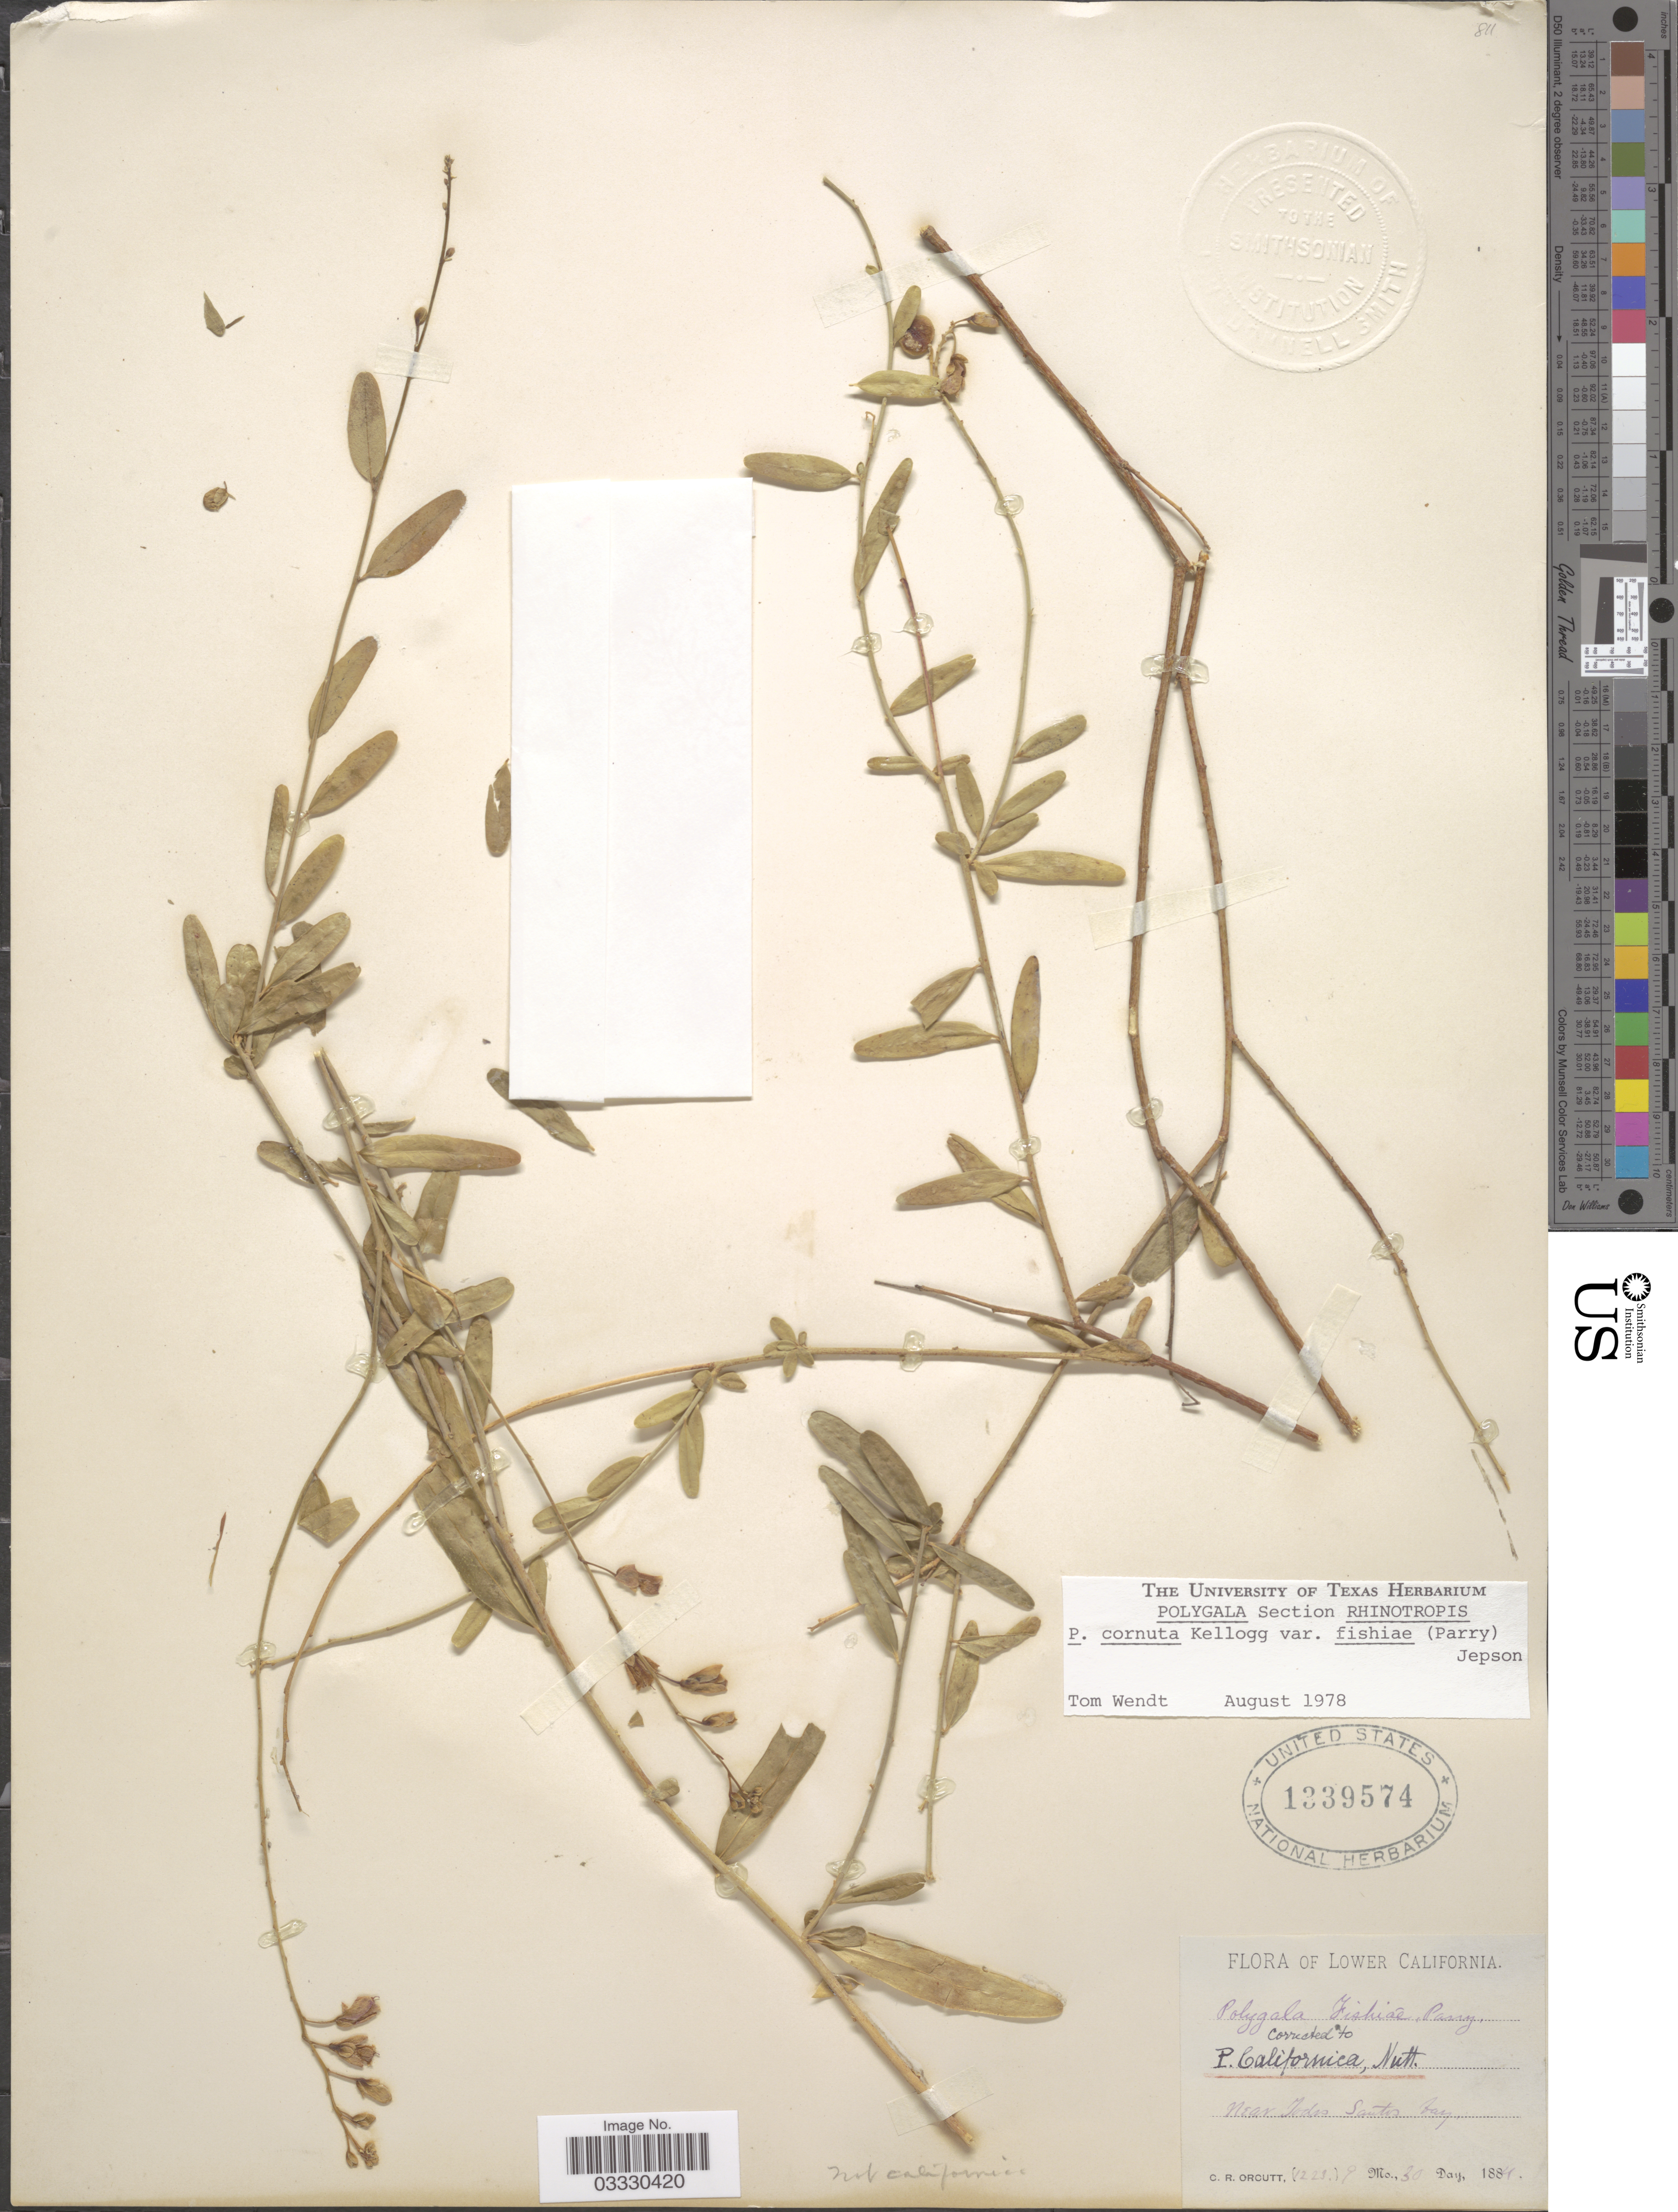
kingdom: Plantae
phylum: Tracheophyta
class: Magnoliopsida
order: Fabales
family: Polygalaceae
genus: Rhinotropis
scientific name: Rhinotropis cornuta var. fishiae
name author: (Parry) J.R. Abbott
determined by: Strong, Mark T., (BOT), Smithsonian Institution - National Museum of Natural History (UNITED STATES)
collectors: C. R. Orcutt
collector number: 1223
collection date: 1884-09-30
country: Mexico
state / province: Baja California Sur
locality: Lower California. Near Todos Santos bay.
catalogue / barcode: US 1339574